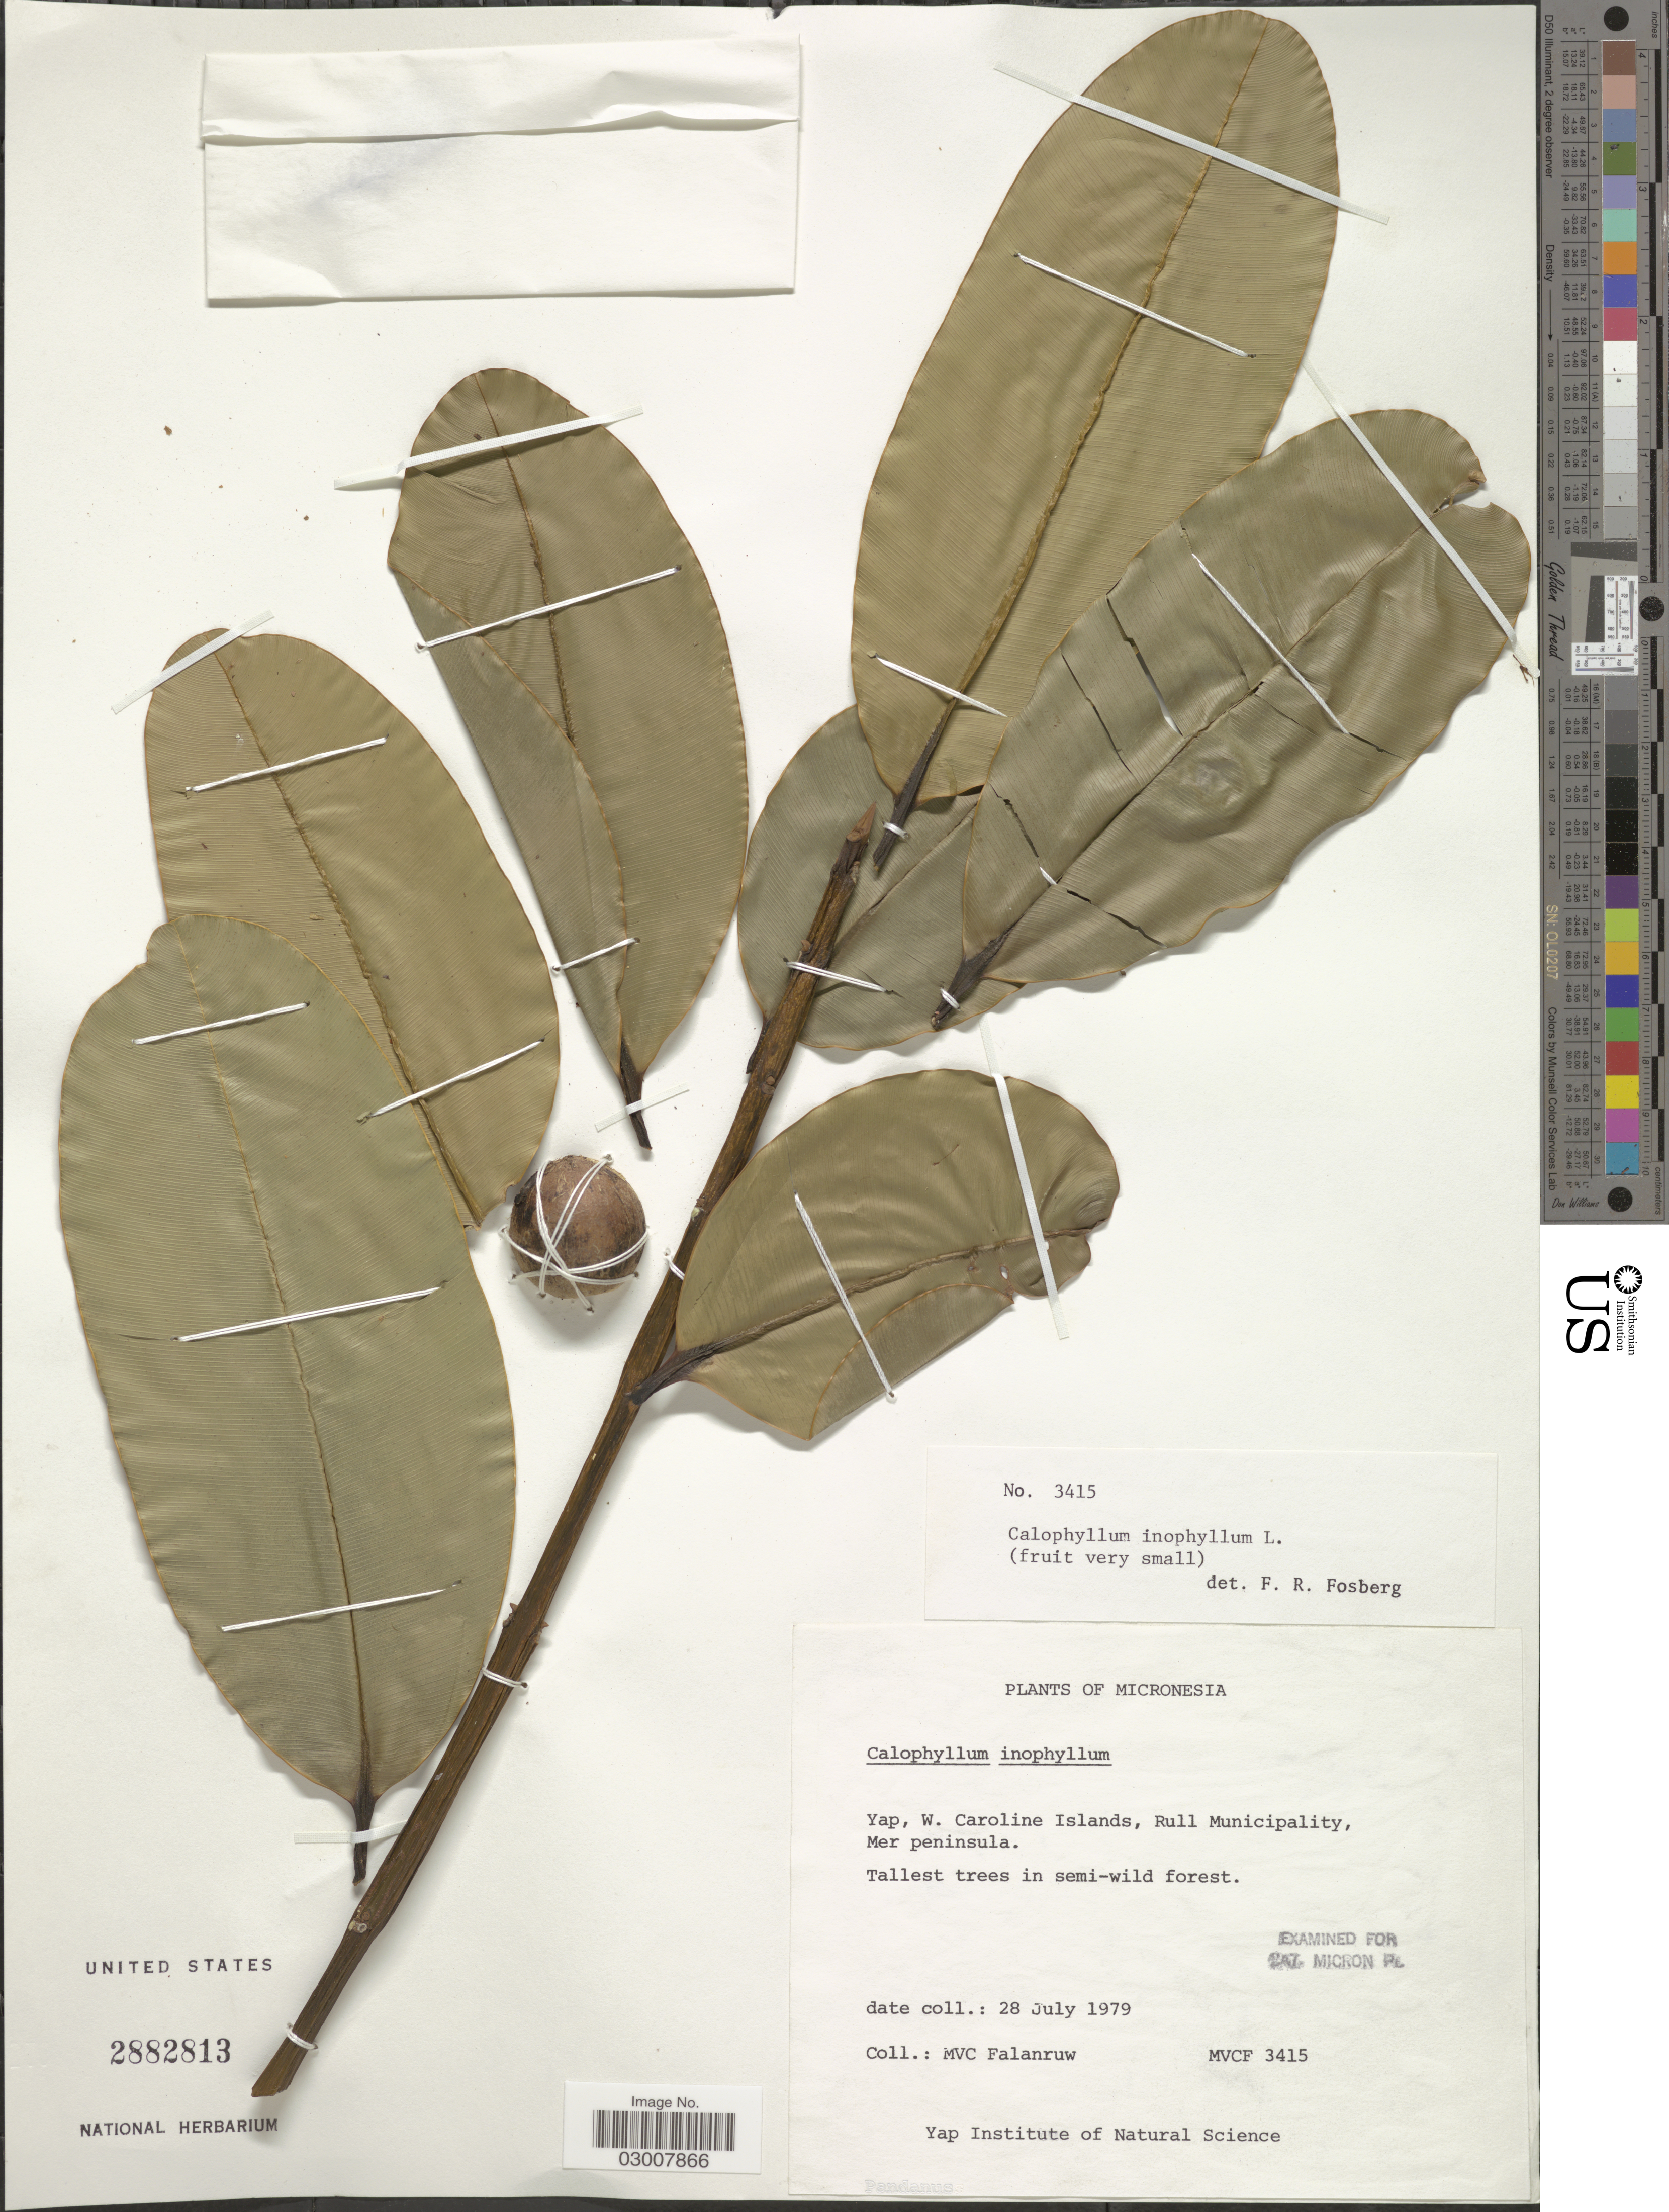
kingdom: Plantae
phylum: Tracheophyta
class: Magnoliopsida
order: Malpighiales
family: Calophyllaceae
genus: Calophyllum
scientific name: Calophyllum inophyllum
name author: L.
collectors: M. V. Falanruw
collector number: MVCF 3415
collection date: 1979-07-28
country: Micronesia, Federated States of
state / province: Yap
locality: Yap, W. Caroline Islands, Rull Municipality, Mer Peninsula.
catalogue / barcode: US 2882813